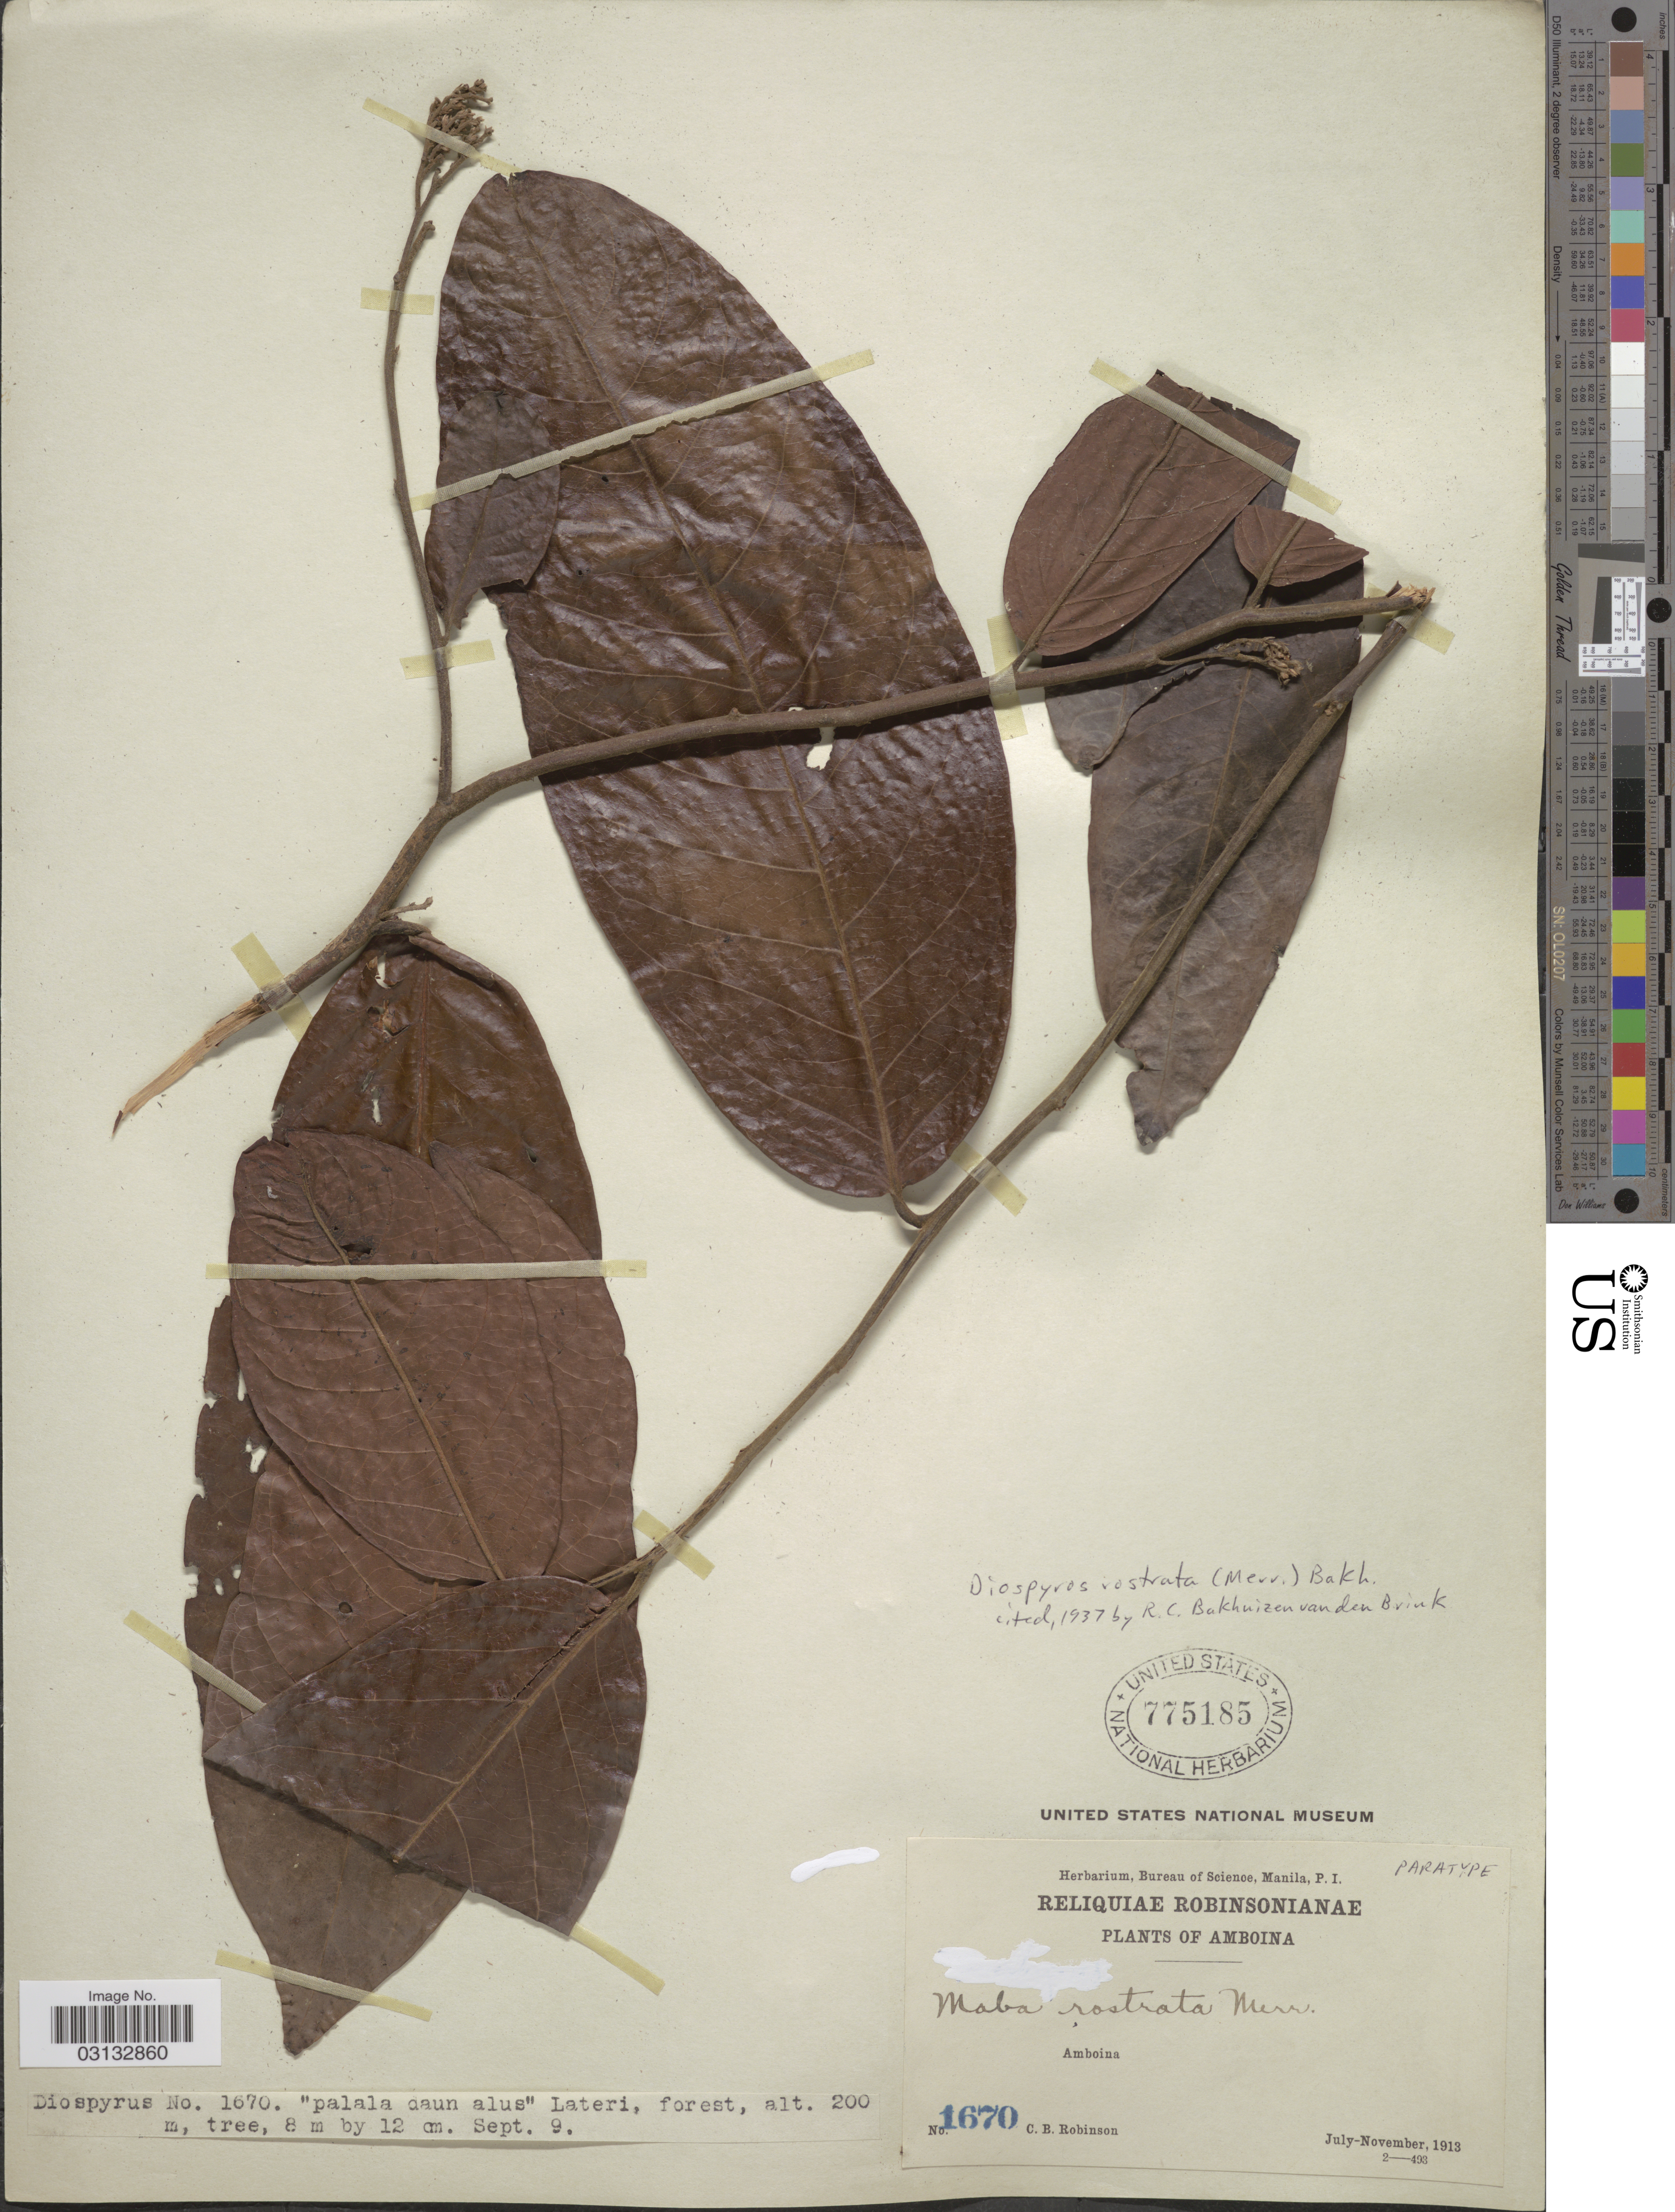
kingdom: Plantae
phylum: Tracheophyta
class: Magnoliopsida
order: Ericales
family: Ebenaceae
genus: Diospyros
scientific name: Diospyros rostrata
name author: (Merr.) Bakh.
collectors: C. Robinson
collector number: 1670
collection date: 1913-09-09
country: Indonesia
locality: Amboina.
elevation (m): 200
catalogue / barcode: US 775185